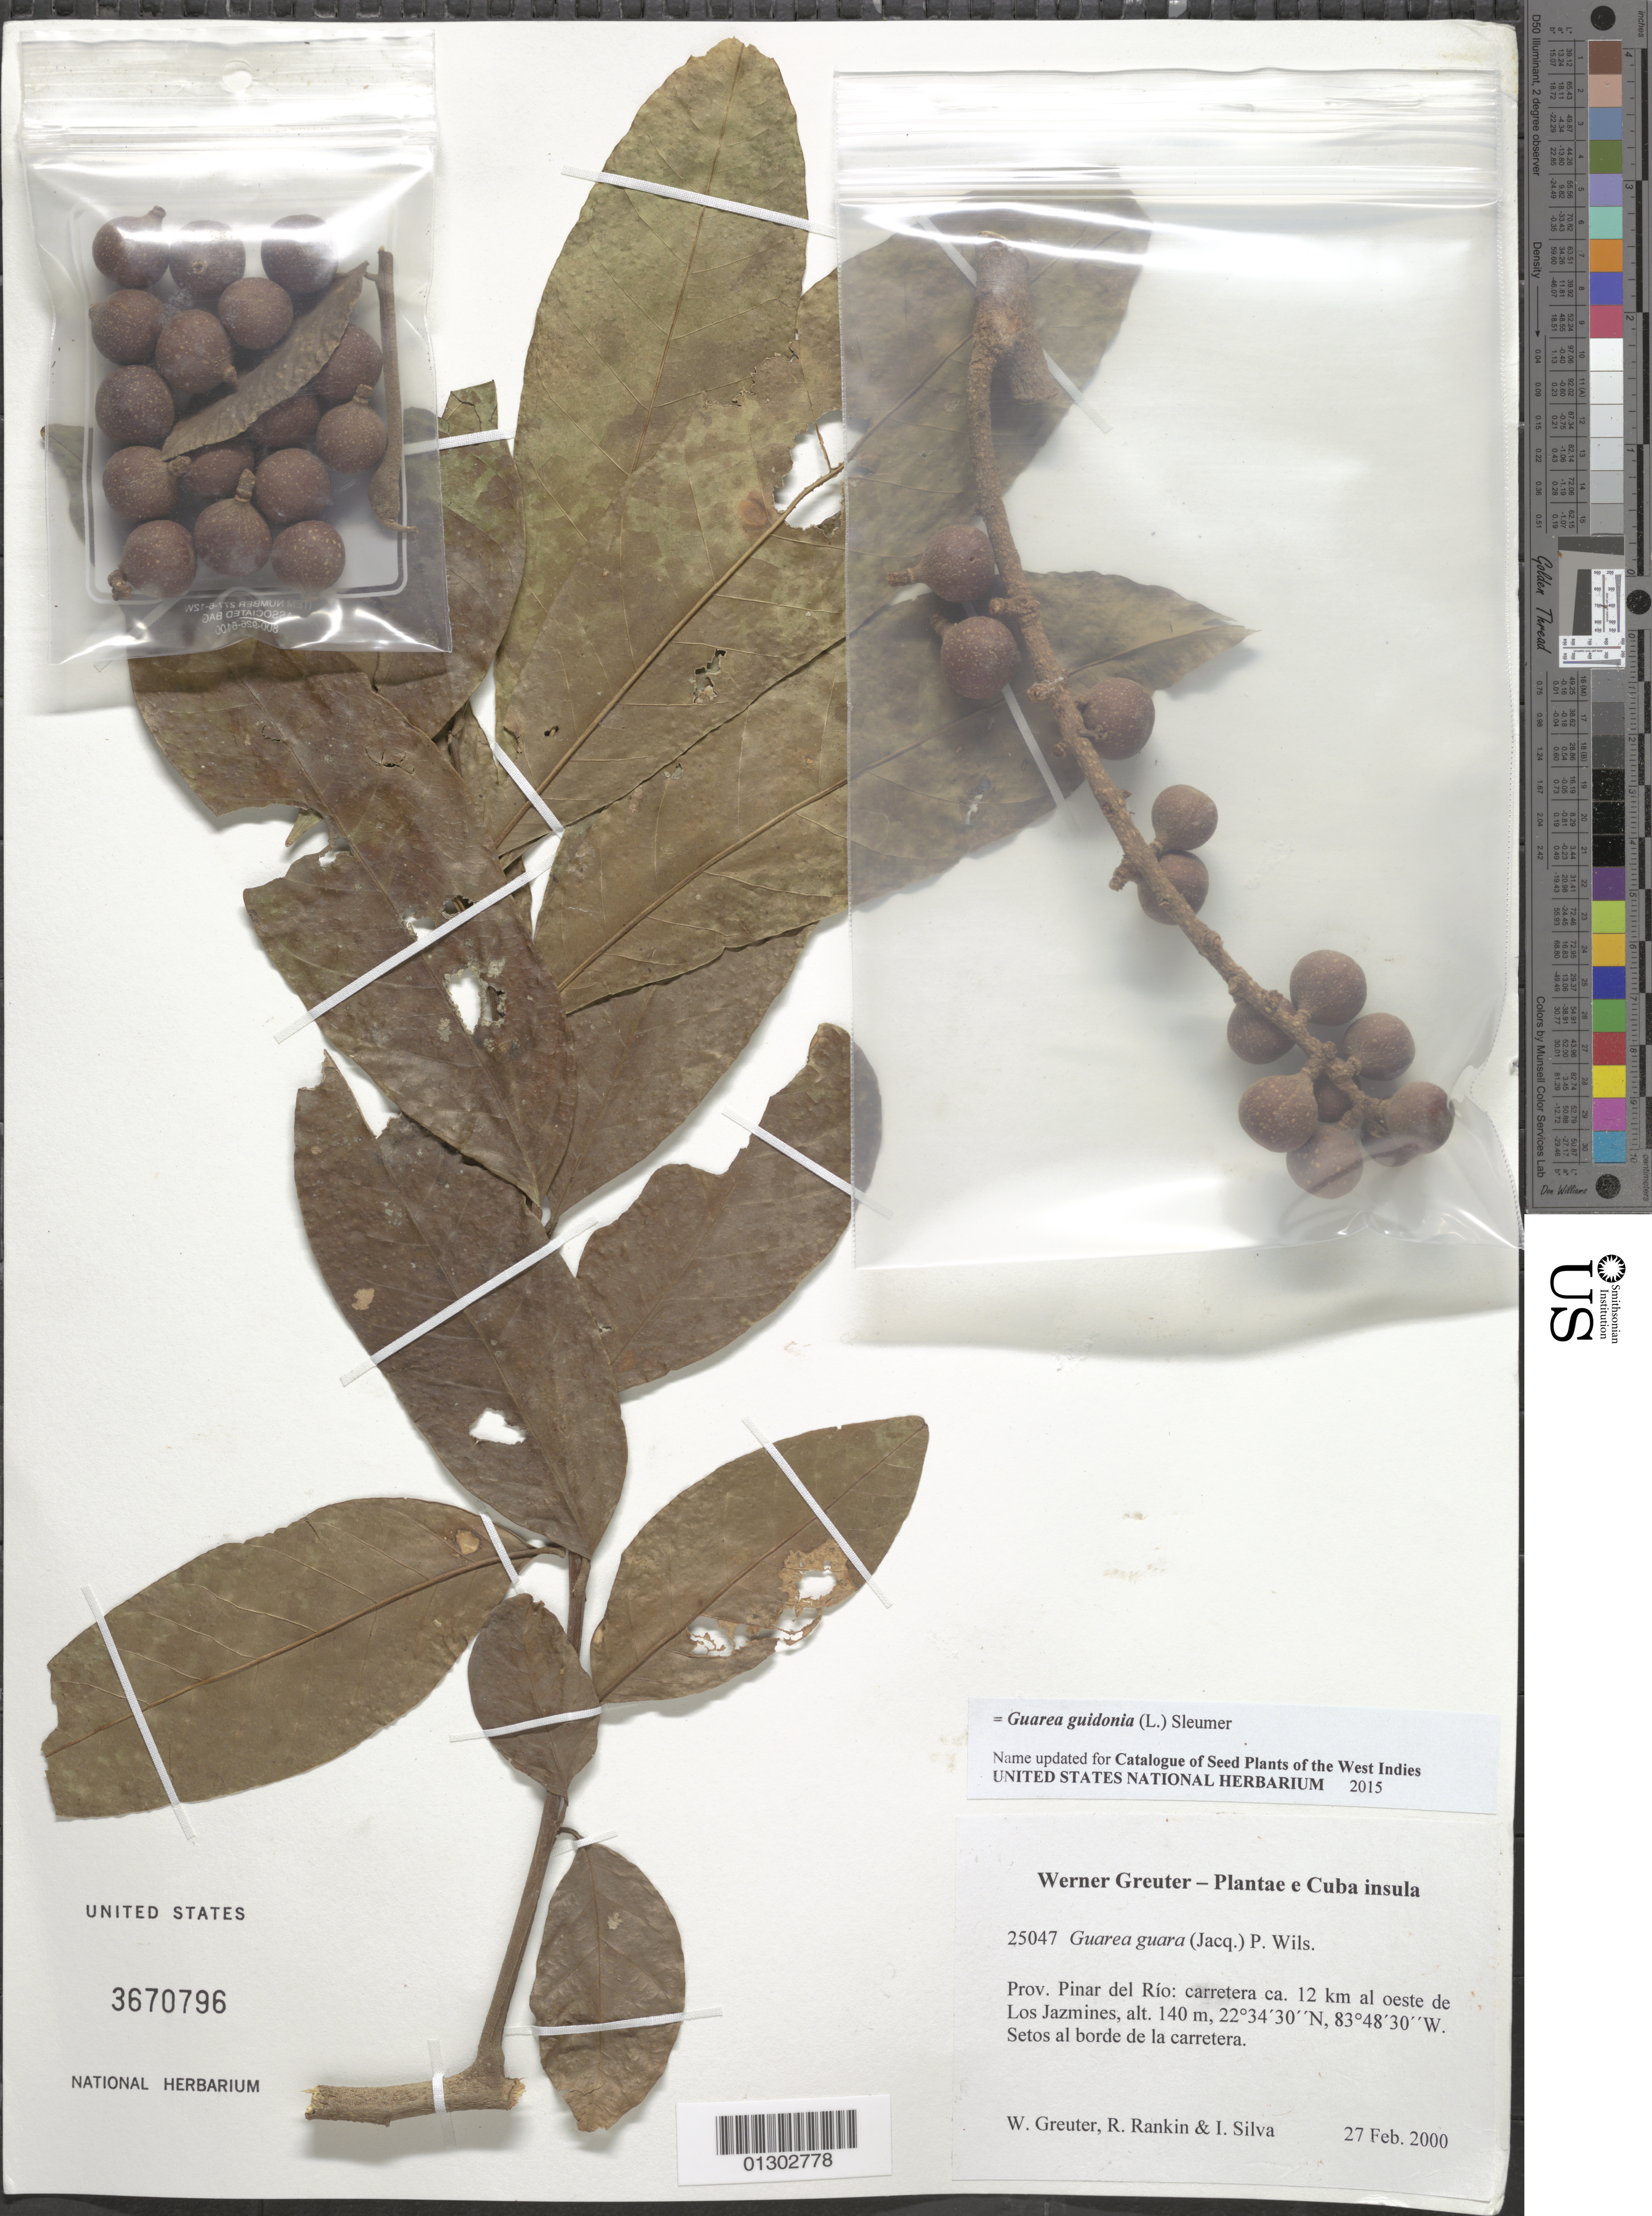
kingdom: Plantae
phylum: Tracheophyta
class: Magnoliopsida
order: Sapindales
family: Meliaceae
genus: Guarea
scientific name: Guarea guidonia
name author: (L.) Sleumer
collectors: W. R. Greuter, R. Rankin Rodriguez & I. Silva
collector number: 25047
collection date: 2000-02-27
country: Cuba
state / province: Pinar del Rio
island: Cuba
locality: Los Jazmines, carretera ca. 12 km al oeste.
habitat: Setos al borde de la carretera.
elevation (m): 140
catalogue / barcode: US 3670796